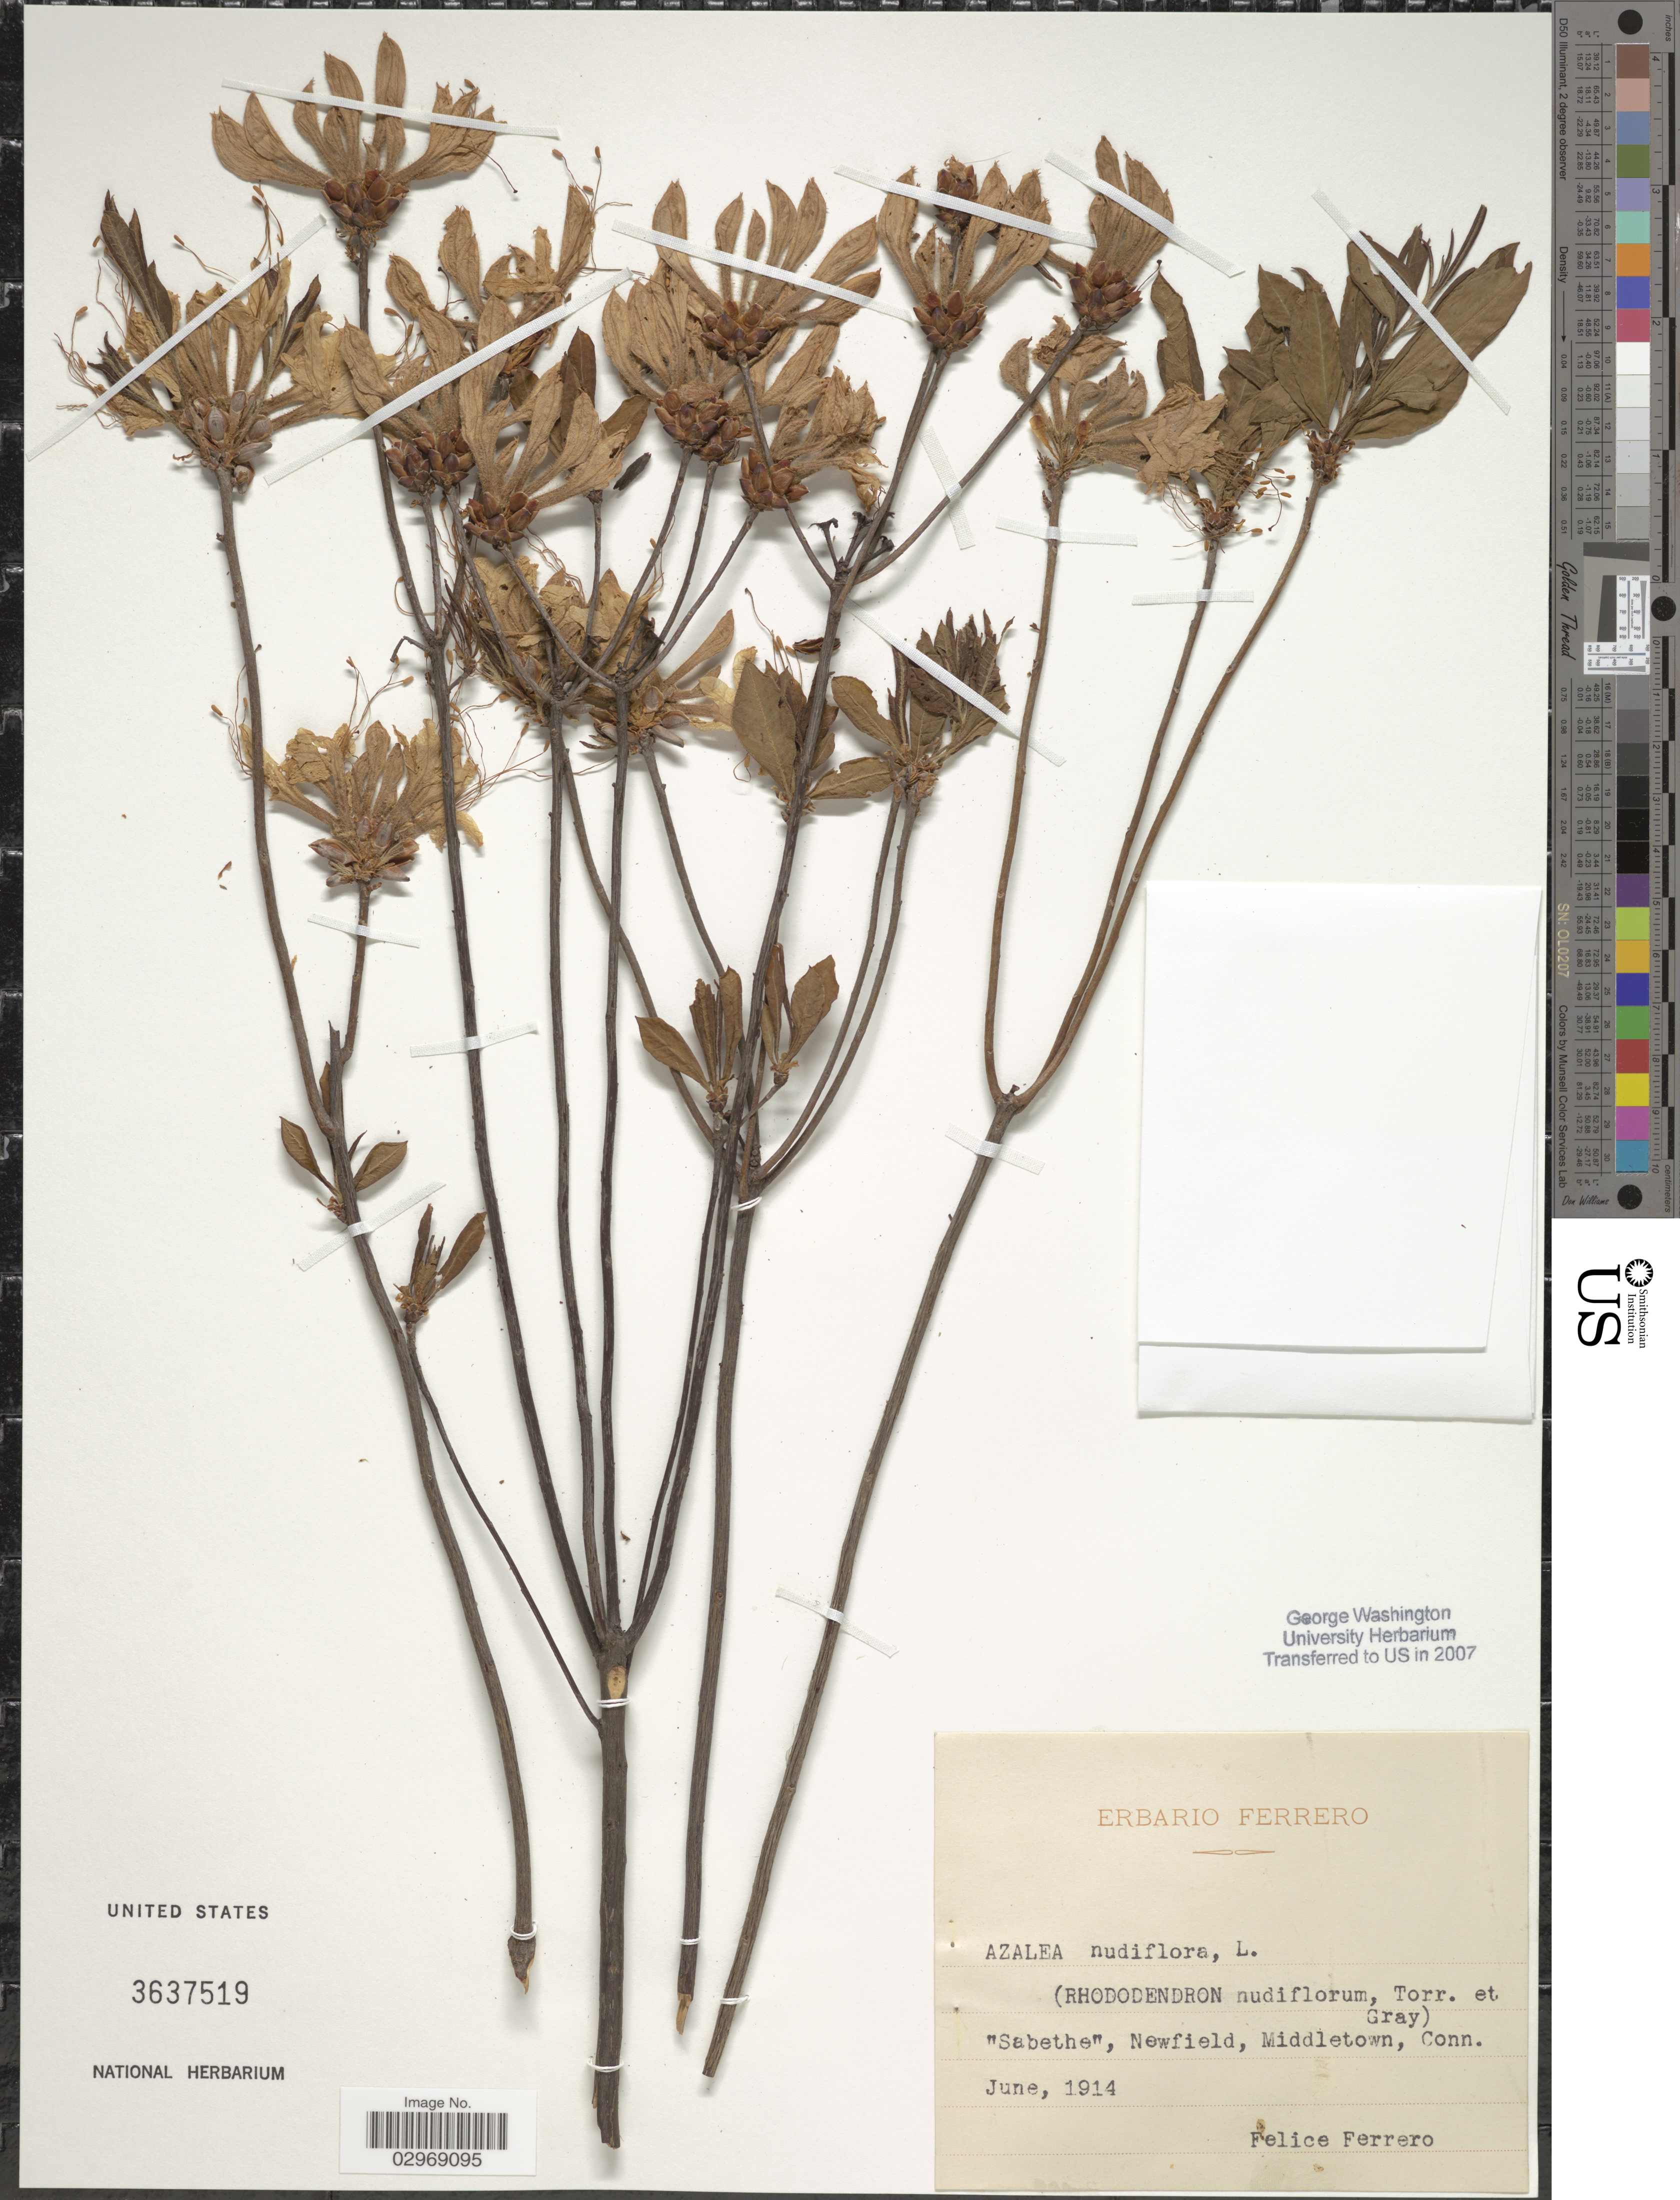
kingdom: Plantae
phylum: Tracheophyta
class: Magnoliopsida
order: Ericales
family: Ericaceae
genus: Rhododendron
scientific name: Rhododendron nudiflorum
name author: Torr.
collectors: F. Ferrero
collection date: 1914-06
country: United States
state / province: Connecticut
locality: Sabethe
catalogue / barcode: US 3637519